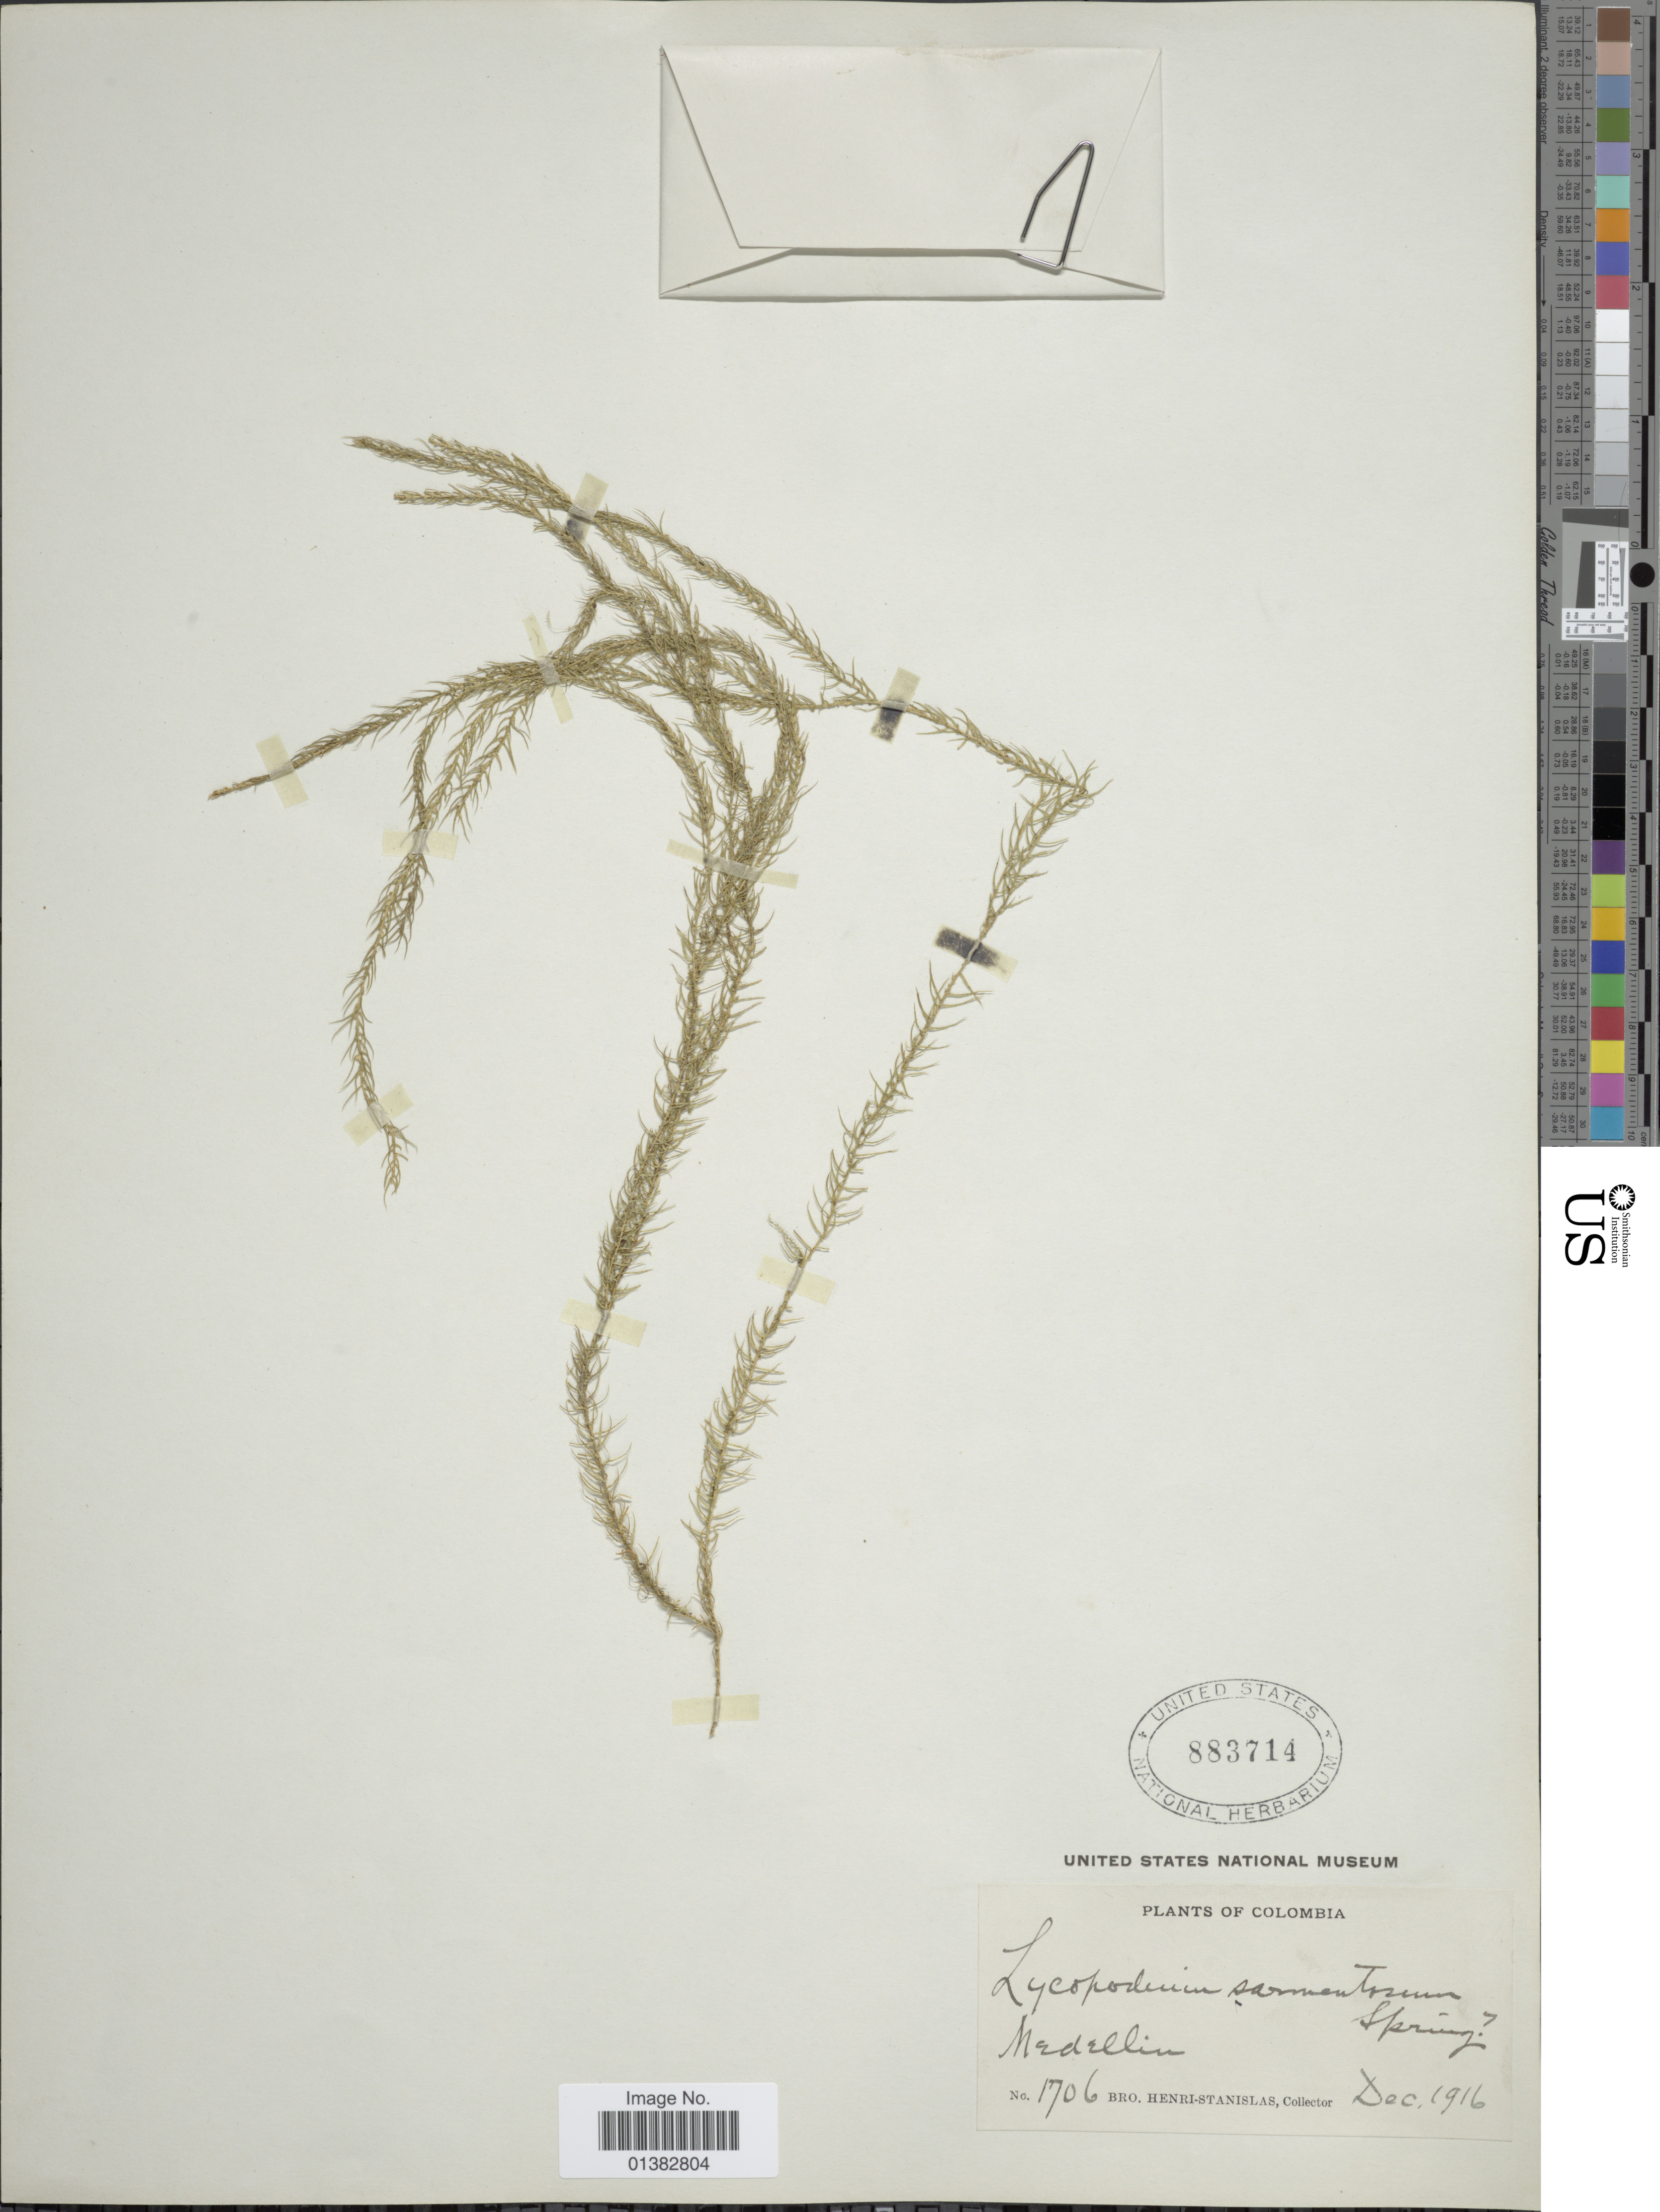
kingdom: Plantae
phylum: Tracheophyta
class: Lycopodiopsida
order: Lycopodiales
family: Lycopodiaceae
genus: Phlegmariurus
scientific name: Phlegmariurus sarmentosus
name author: (Spring) B. Øllg.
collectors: Henri-Stanislas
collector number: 1706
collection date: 1916-12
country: Colombia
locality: Medellin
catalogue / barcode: US 883714